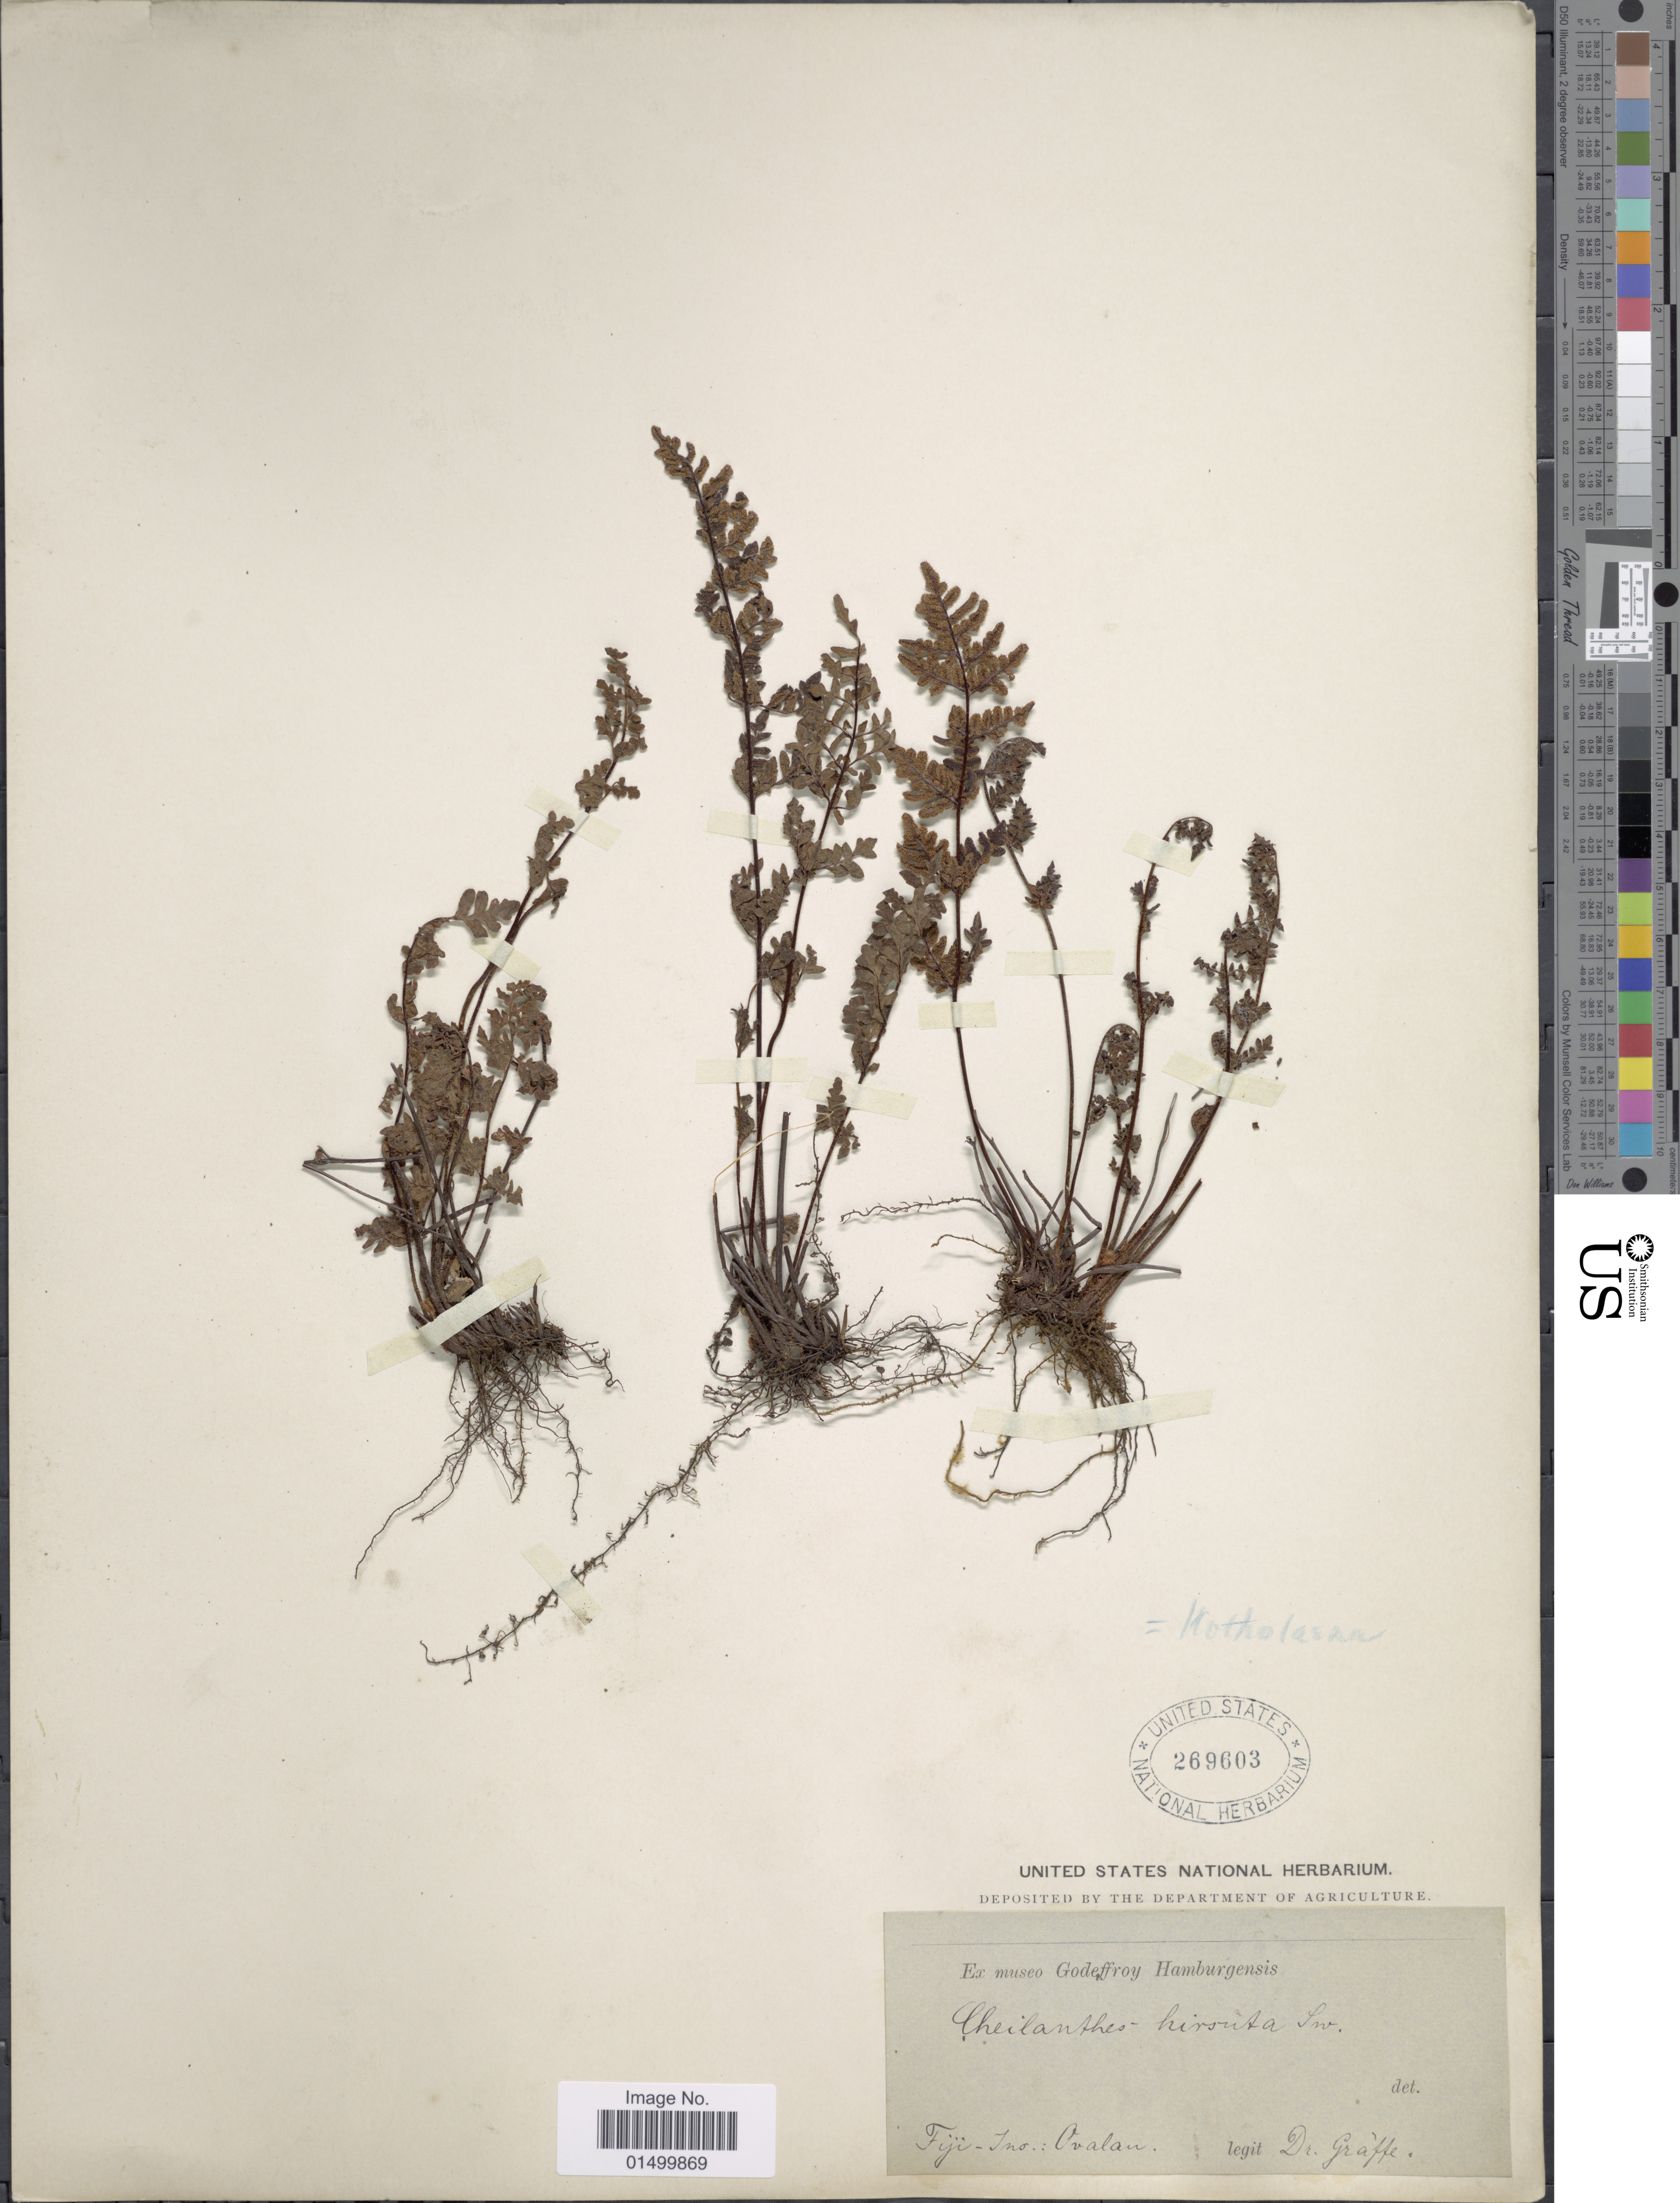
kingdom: Plantae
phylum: Tracheophyta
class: Polypodiopsida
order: Polypodiales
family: Pteridaceae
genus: Cheilanthes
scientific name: Cheilanthes hirsuta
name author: Link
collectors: Graeffe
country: Fiji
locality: Ino: Ovalau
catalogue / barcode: US 269603